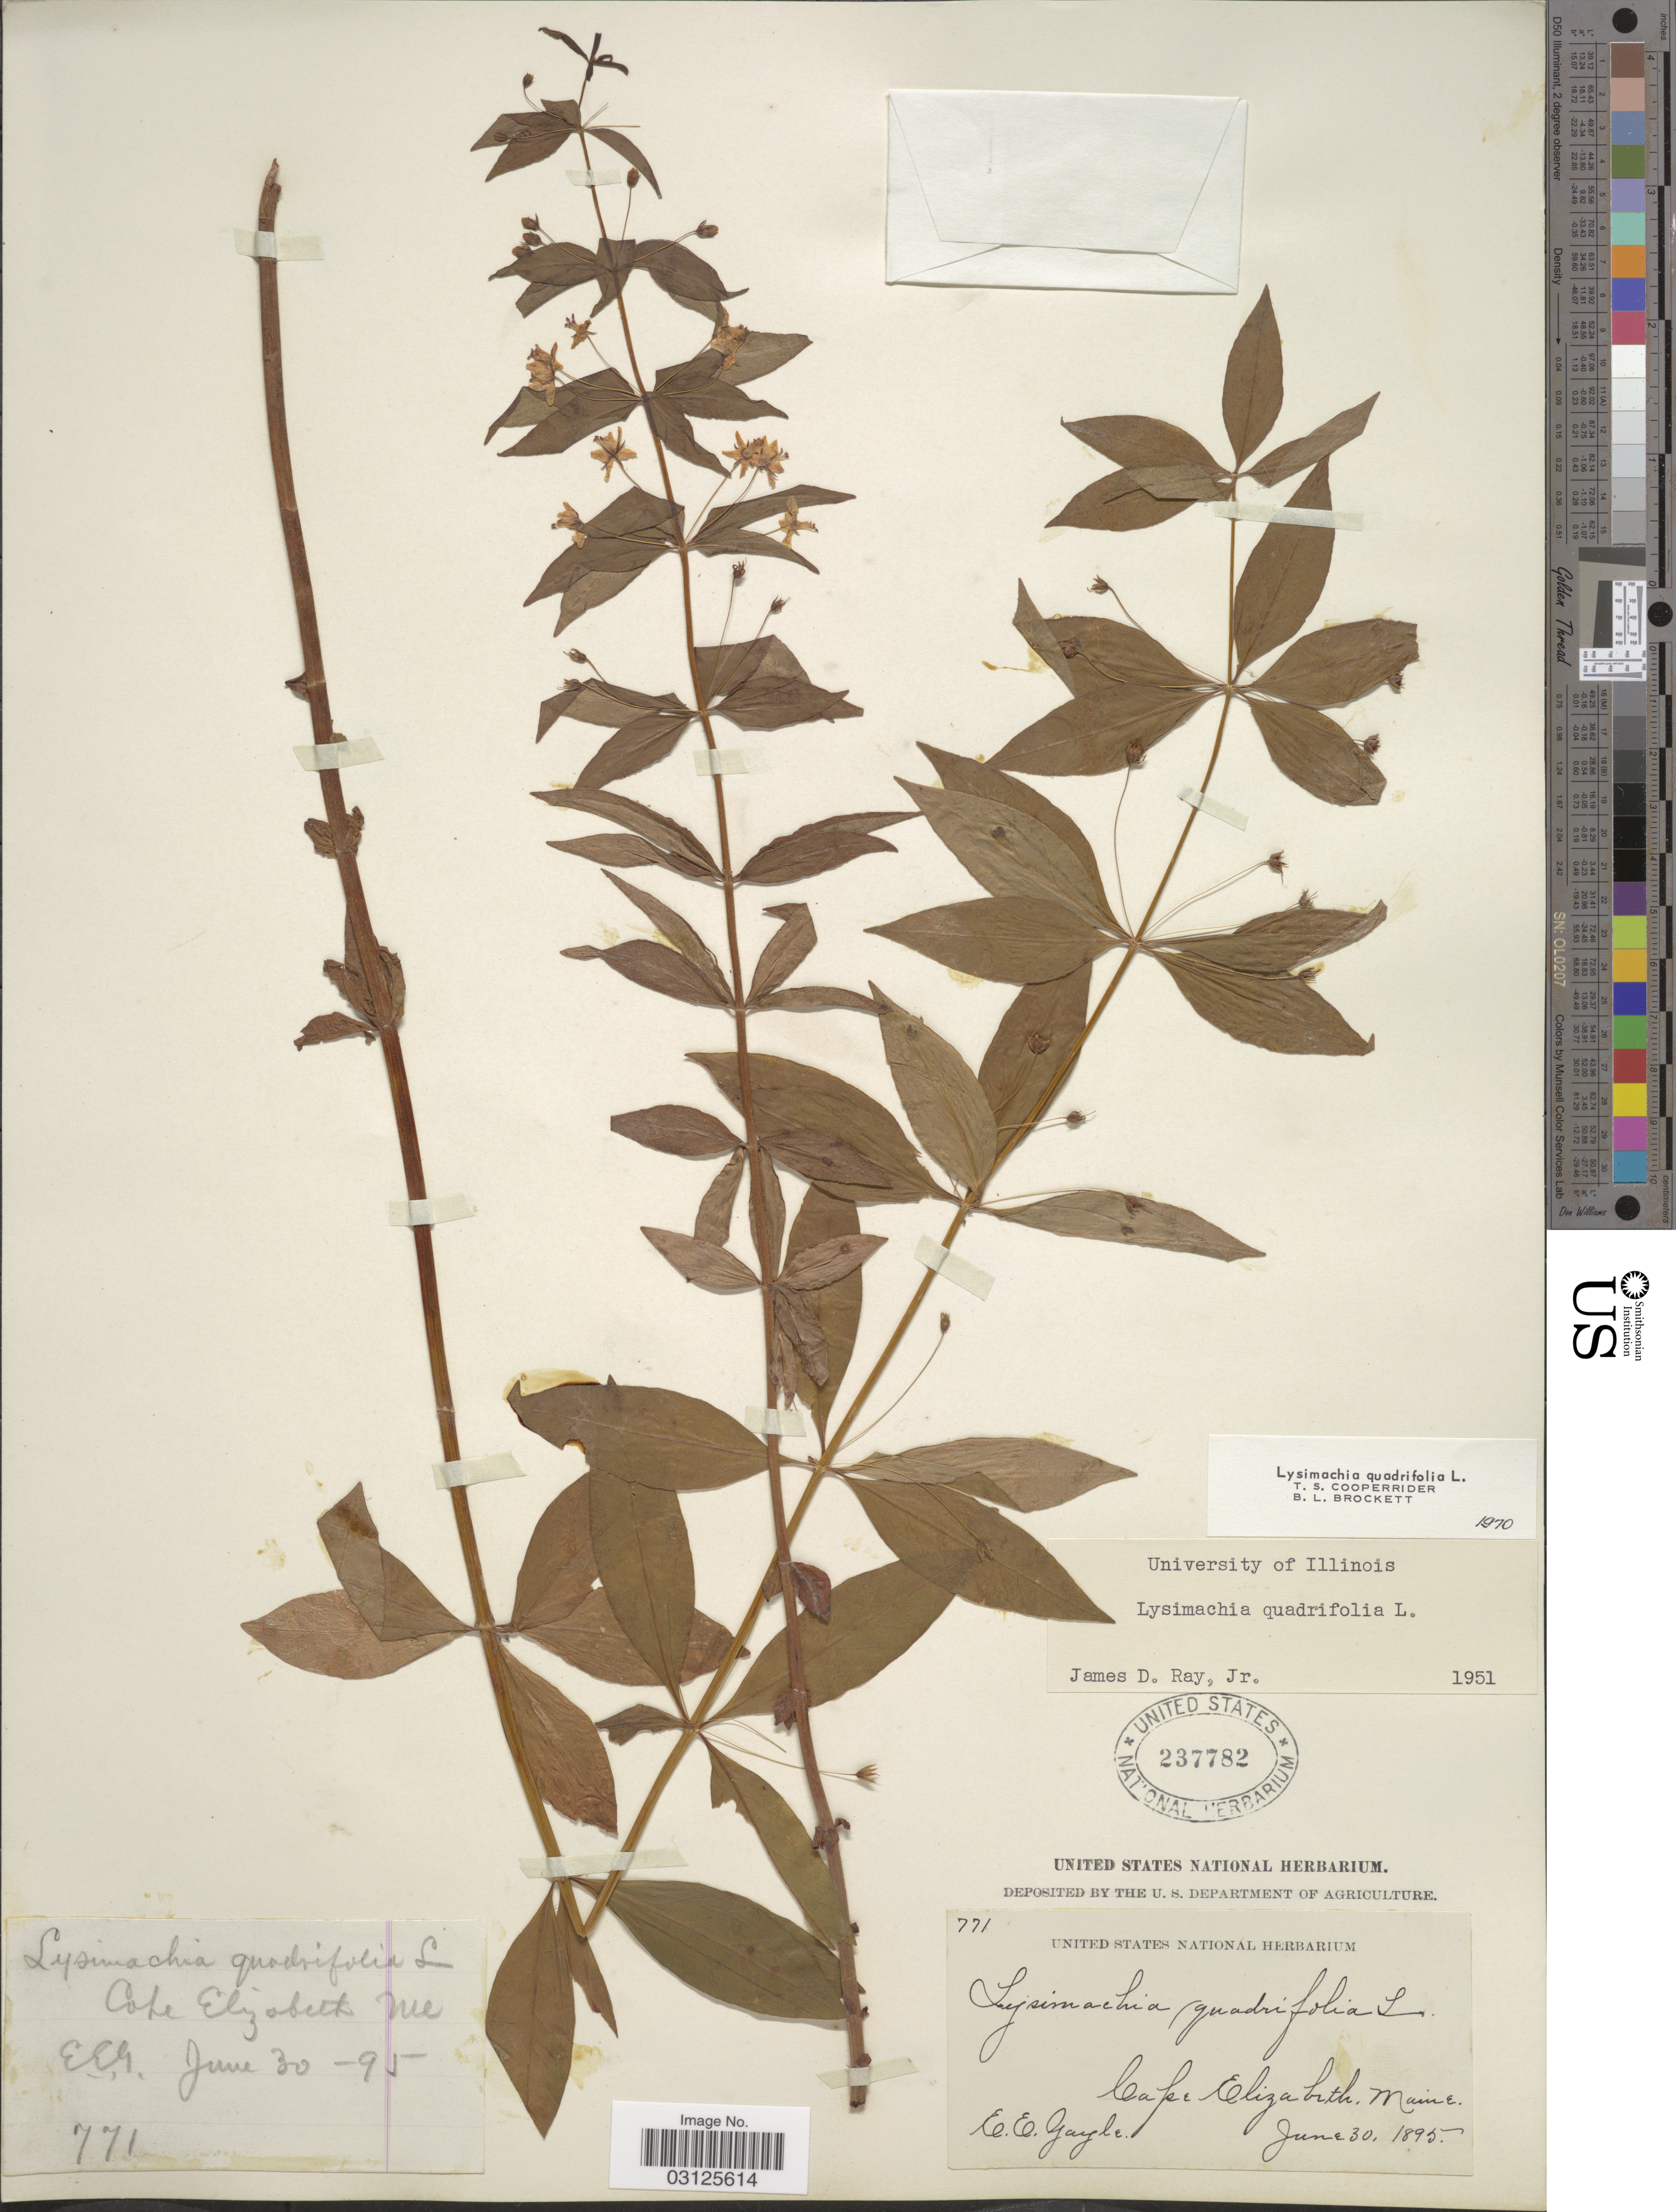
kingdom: Plantae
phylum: Tracheophyta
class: Magnoliopsida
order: Ericales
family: Primulaceae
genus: Lysimachia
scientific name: Lysimachia quadrifolia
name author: L.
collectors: E. Gayle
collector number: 771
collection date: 1895-06-30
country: United States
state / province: Maine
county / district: Cumberland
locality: Cape Elizabeth.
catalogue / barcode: US 237782